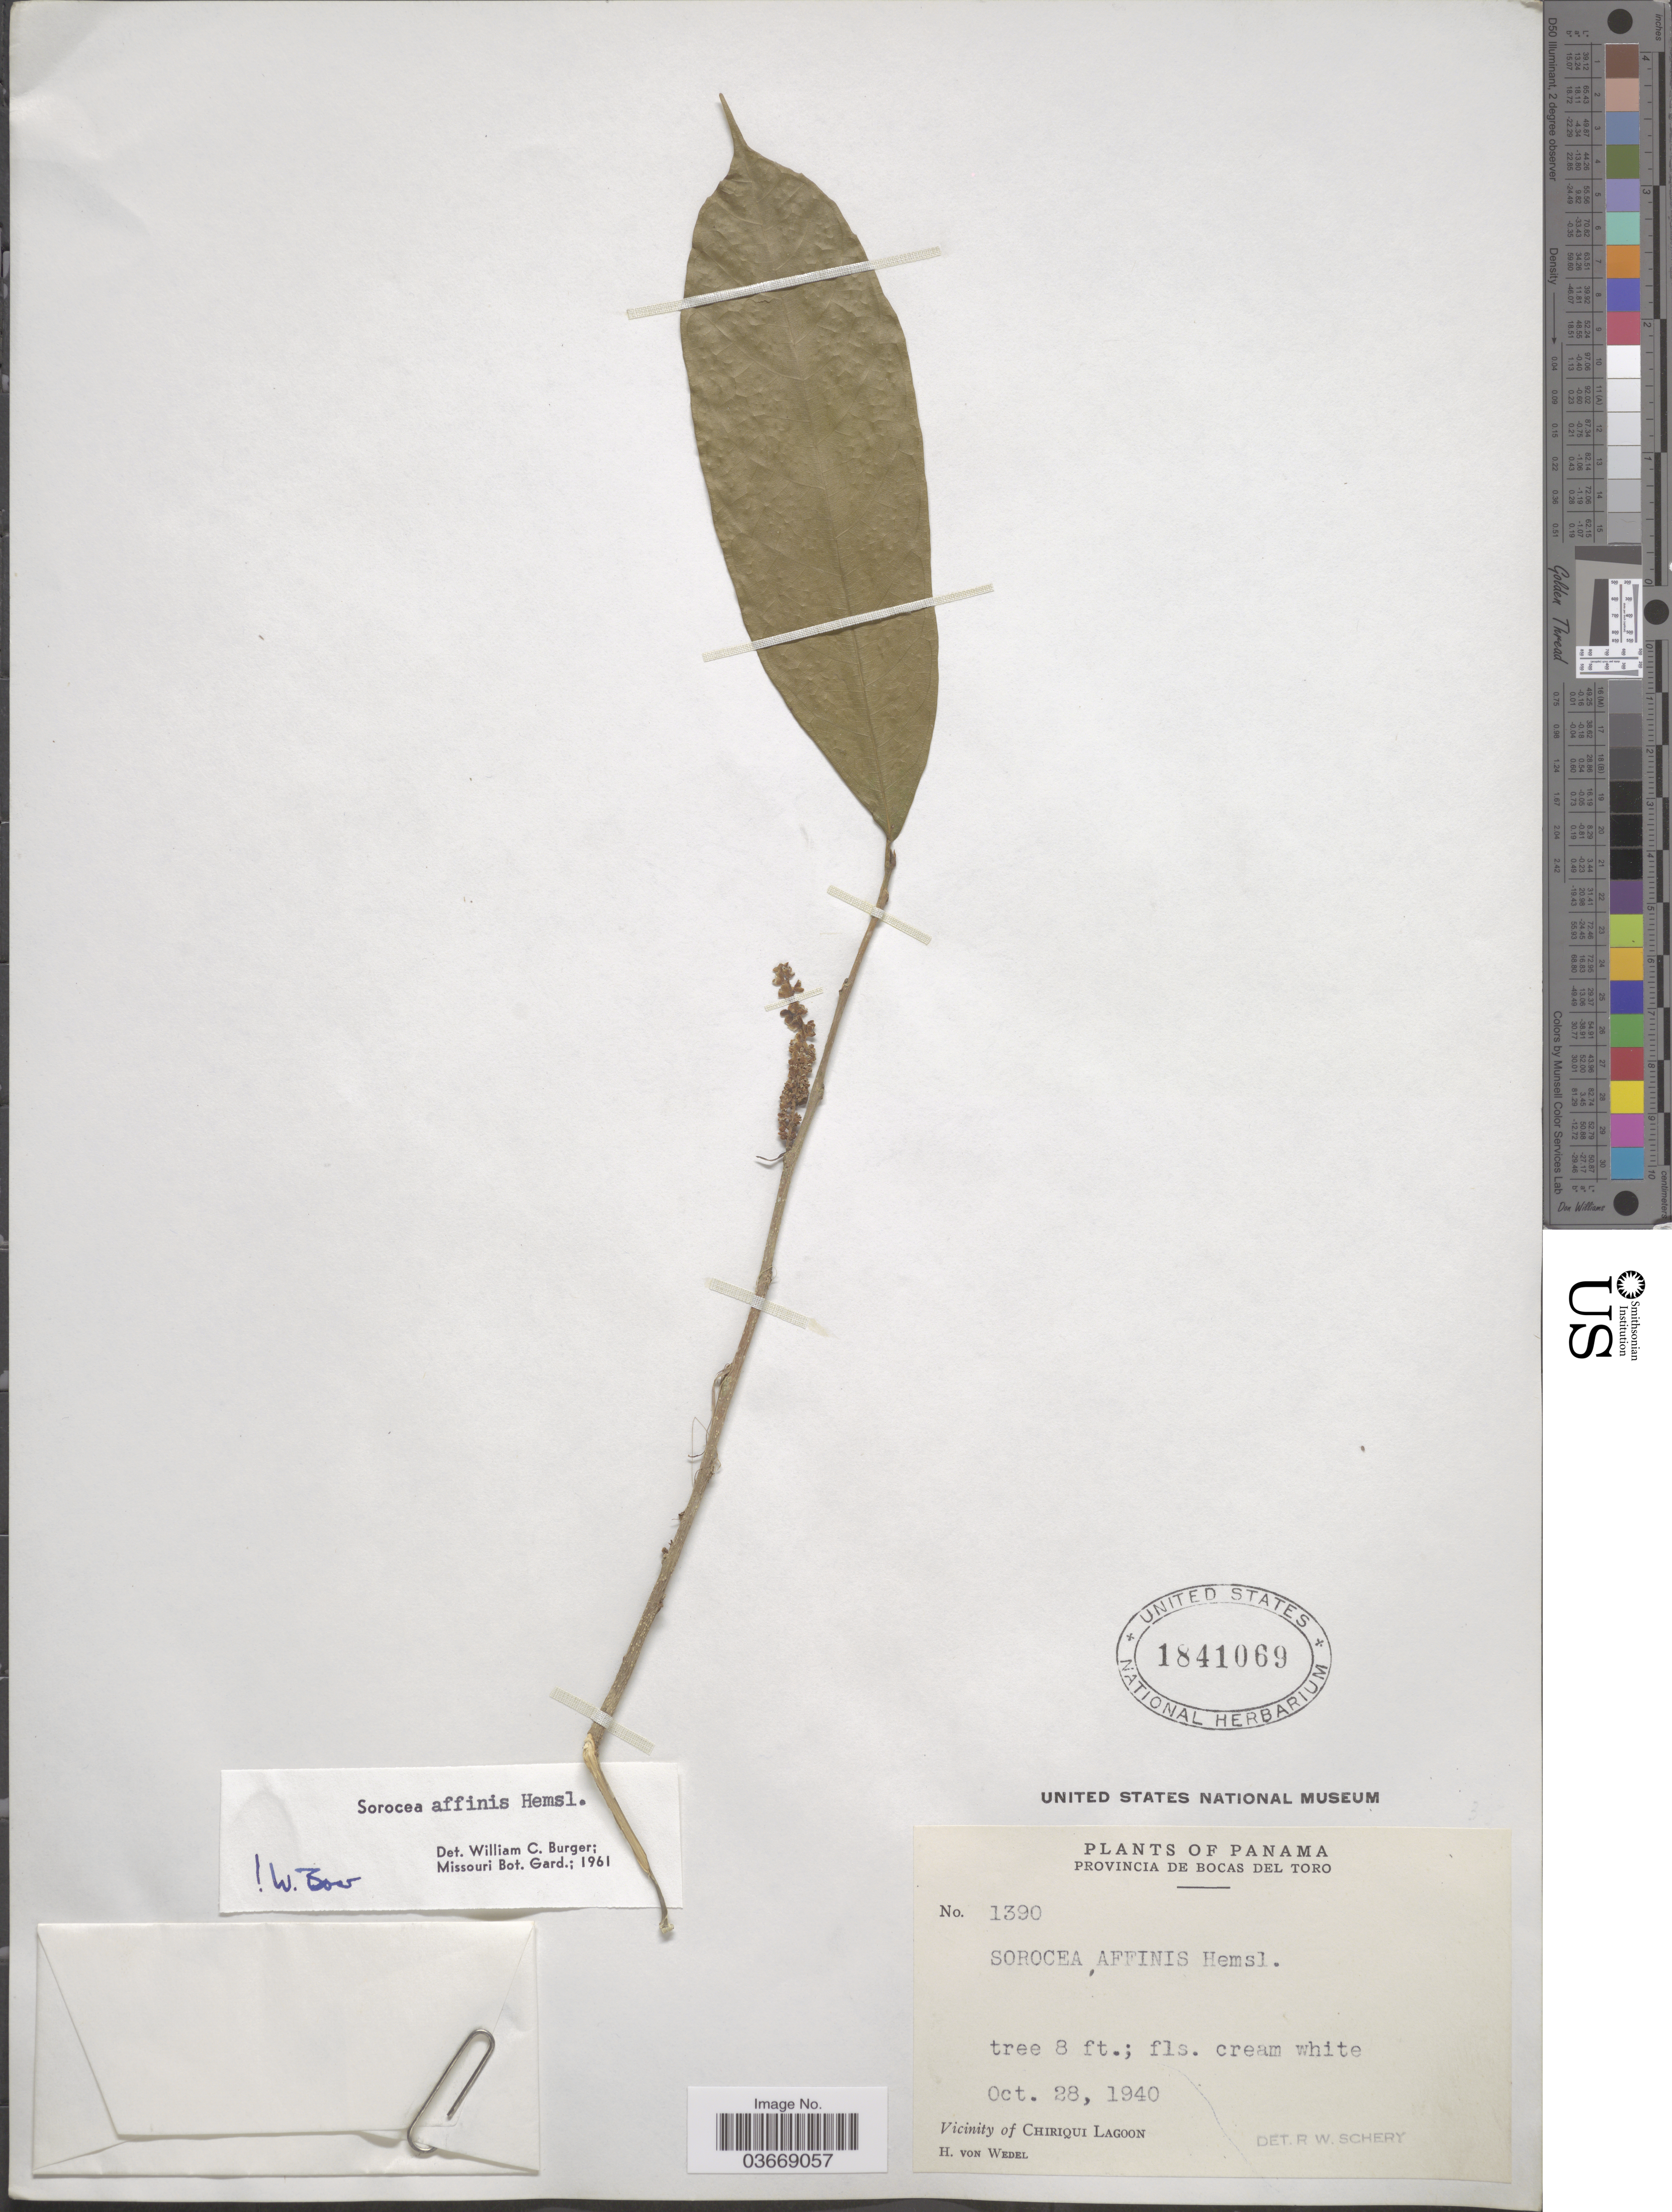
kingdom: Plantae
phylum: Tracheophyta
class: Magnoliopsida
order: Rosales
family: Moraceae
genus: Sorocea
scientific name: Sorocea affinis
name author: Hemsl.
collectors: H. von Wedel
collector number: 1390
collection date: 1940-10-28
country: Panama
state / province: Bocas del Toro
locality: Vicinity of Chiriqui Lagoon.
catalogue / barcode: US 1841069